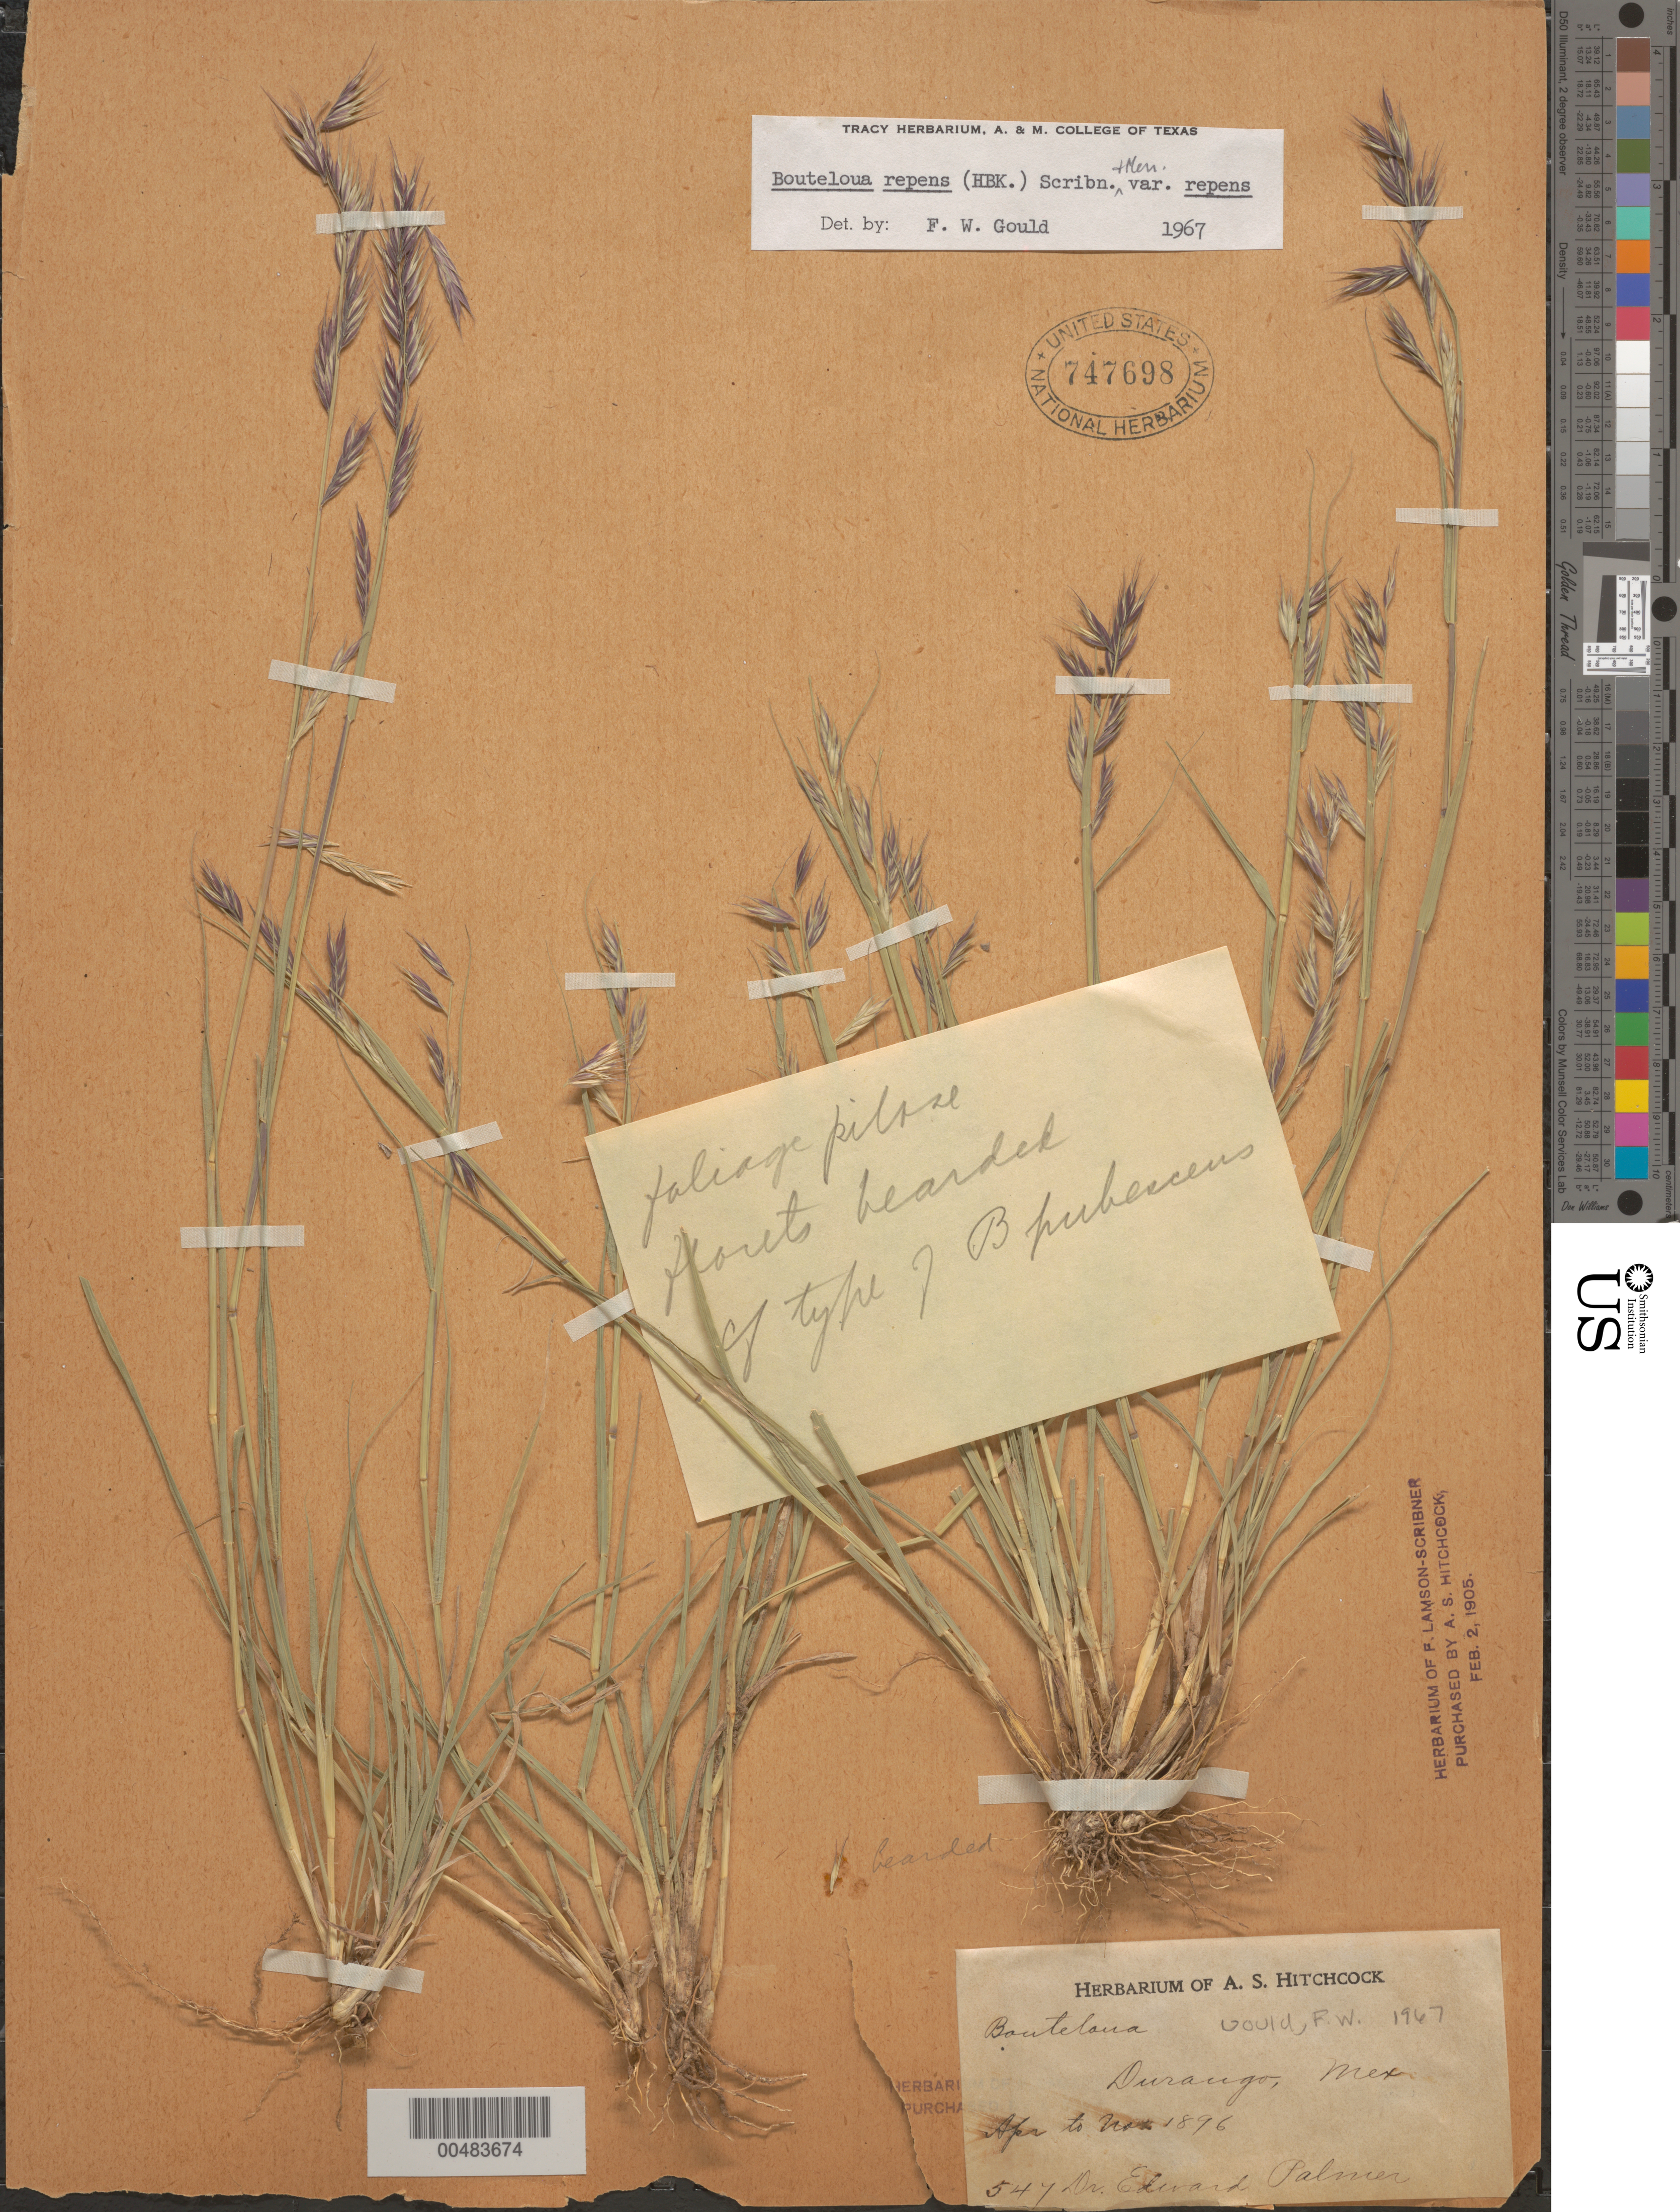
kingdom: Plantae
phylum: Tracheophyta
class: Liliopsida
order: Poales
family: Poaceae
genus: Bouteloua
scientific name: Bouteloua repens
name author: (Kunth) Scribn. & Merr.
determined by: Gould, F. W.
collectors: E. Palmer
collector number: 574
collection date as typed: Apr 1896 to Nov 1896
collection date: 1896-04/1896-11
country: Mexico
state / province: Durango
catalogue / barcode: US 747698